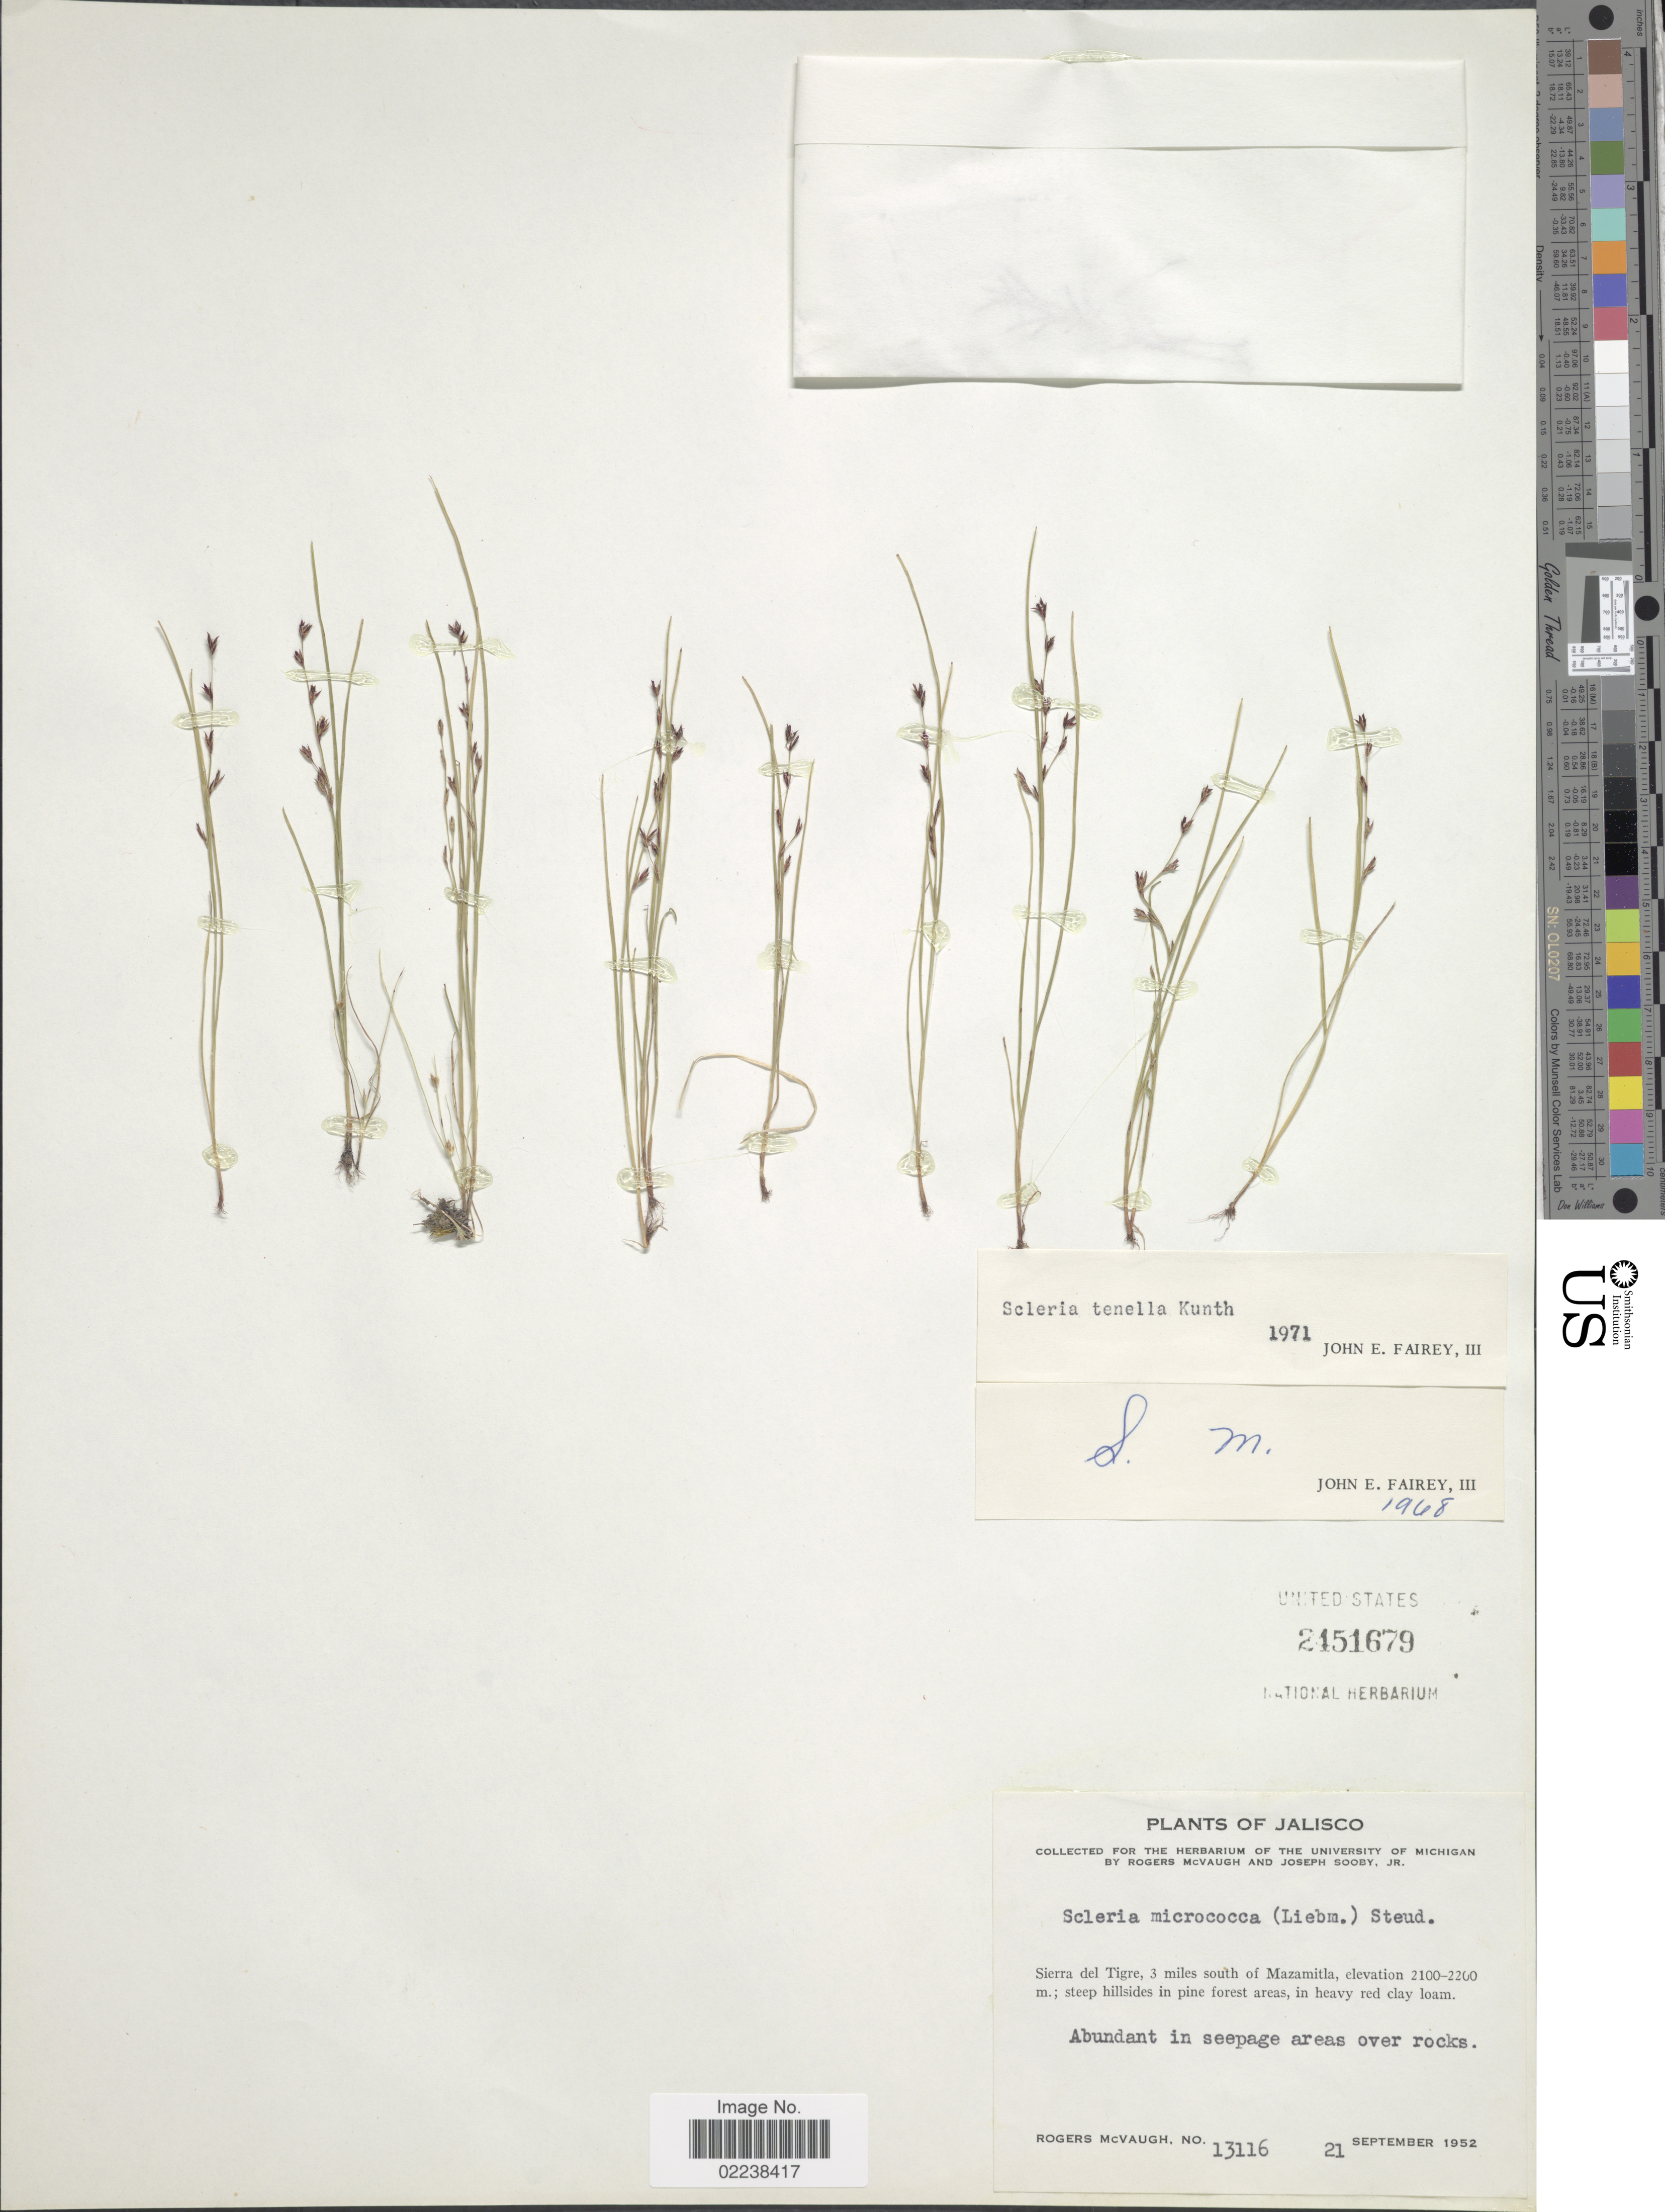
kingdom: Plantae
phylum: Tracheophyta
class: Liliopsida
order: Poales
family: Cyperaceae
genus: Scleria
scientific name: Scleria verticillata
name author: Muhl. ex Willd.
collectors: R. McVaugh & J. Sooby Jr.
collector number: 13116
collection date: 1952-09-21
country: Mexico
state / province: Jalisco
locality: Jalisco. Sierra del Tigre, 3 miles south of Mazmitla; steep hillside in pine forest areas.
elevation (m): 2100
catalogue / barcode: US 2451679